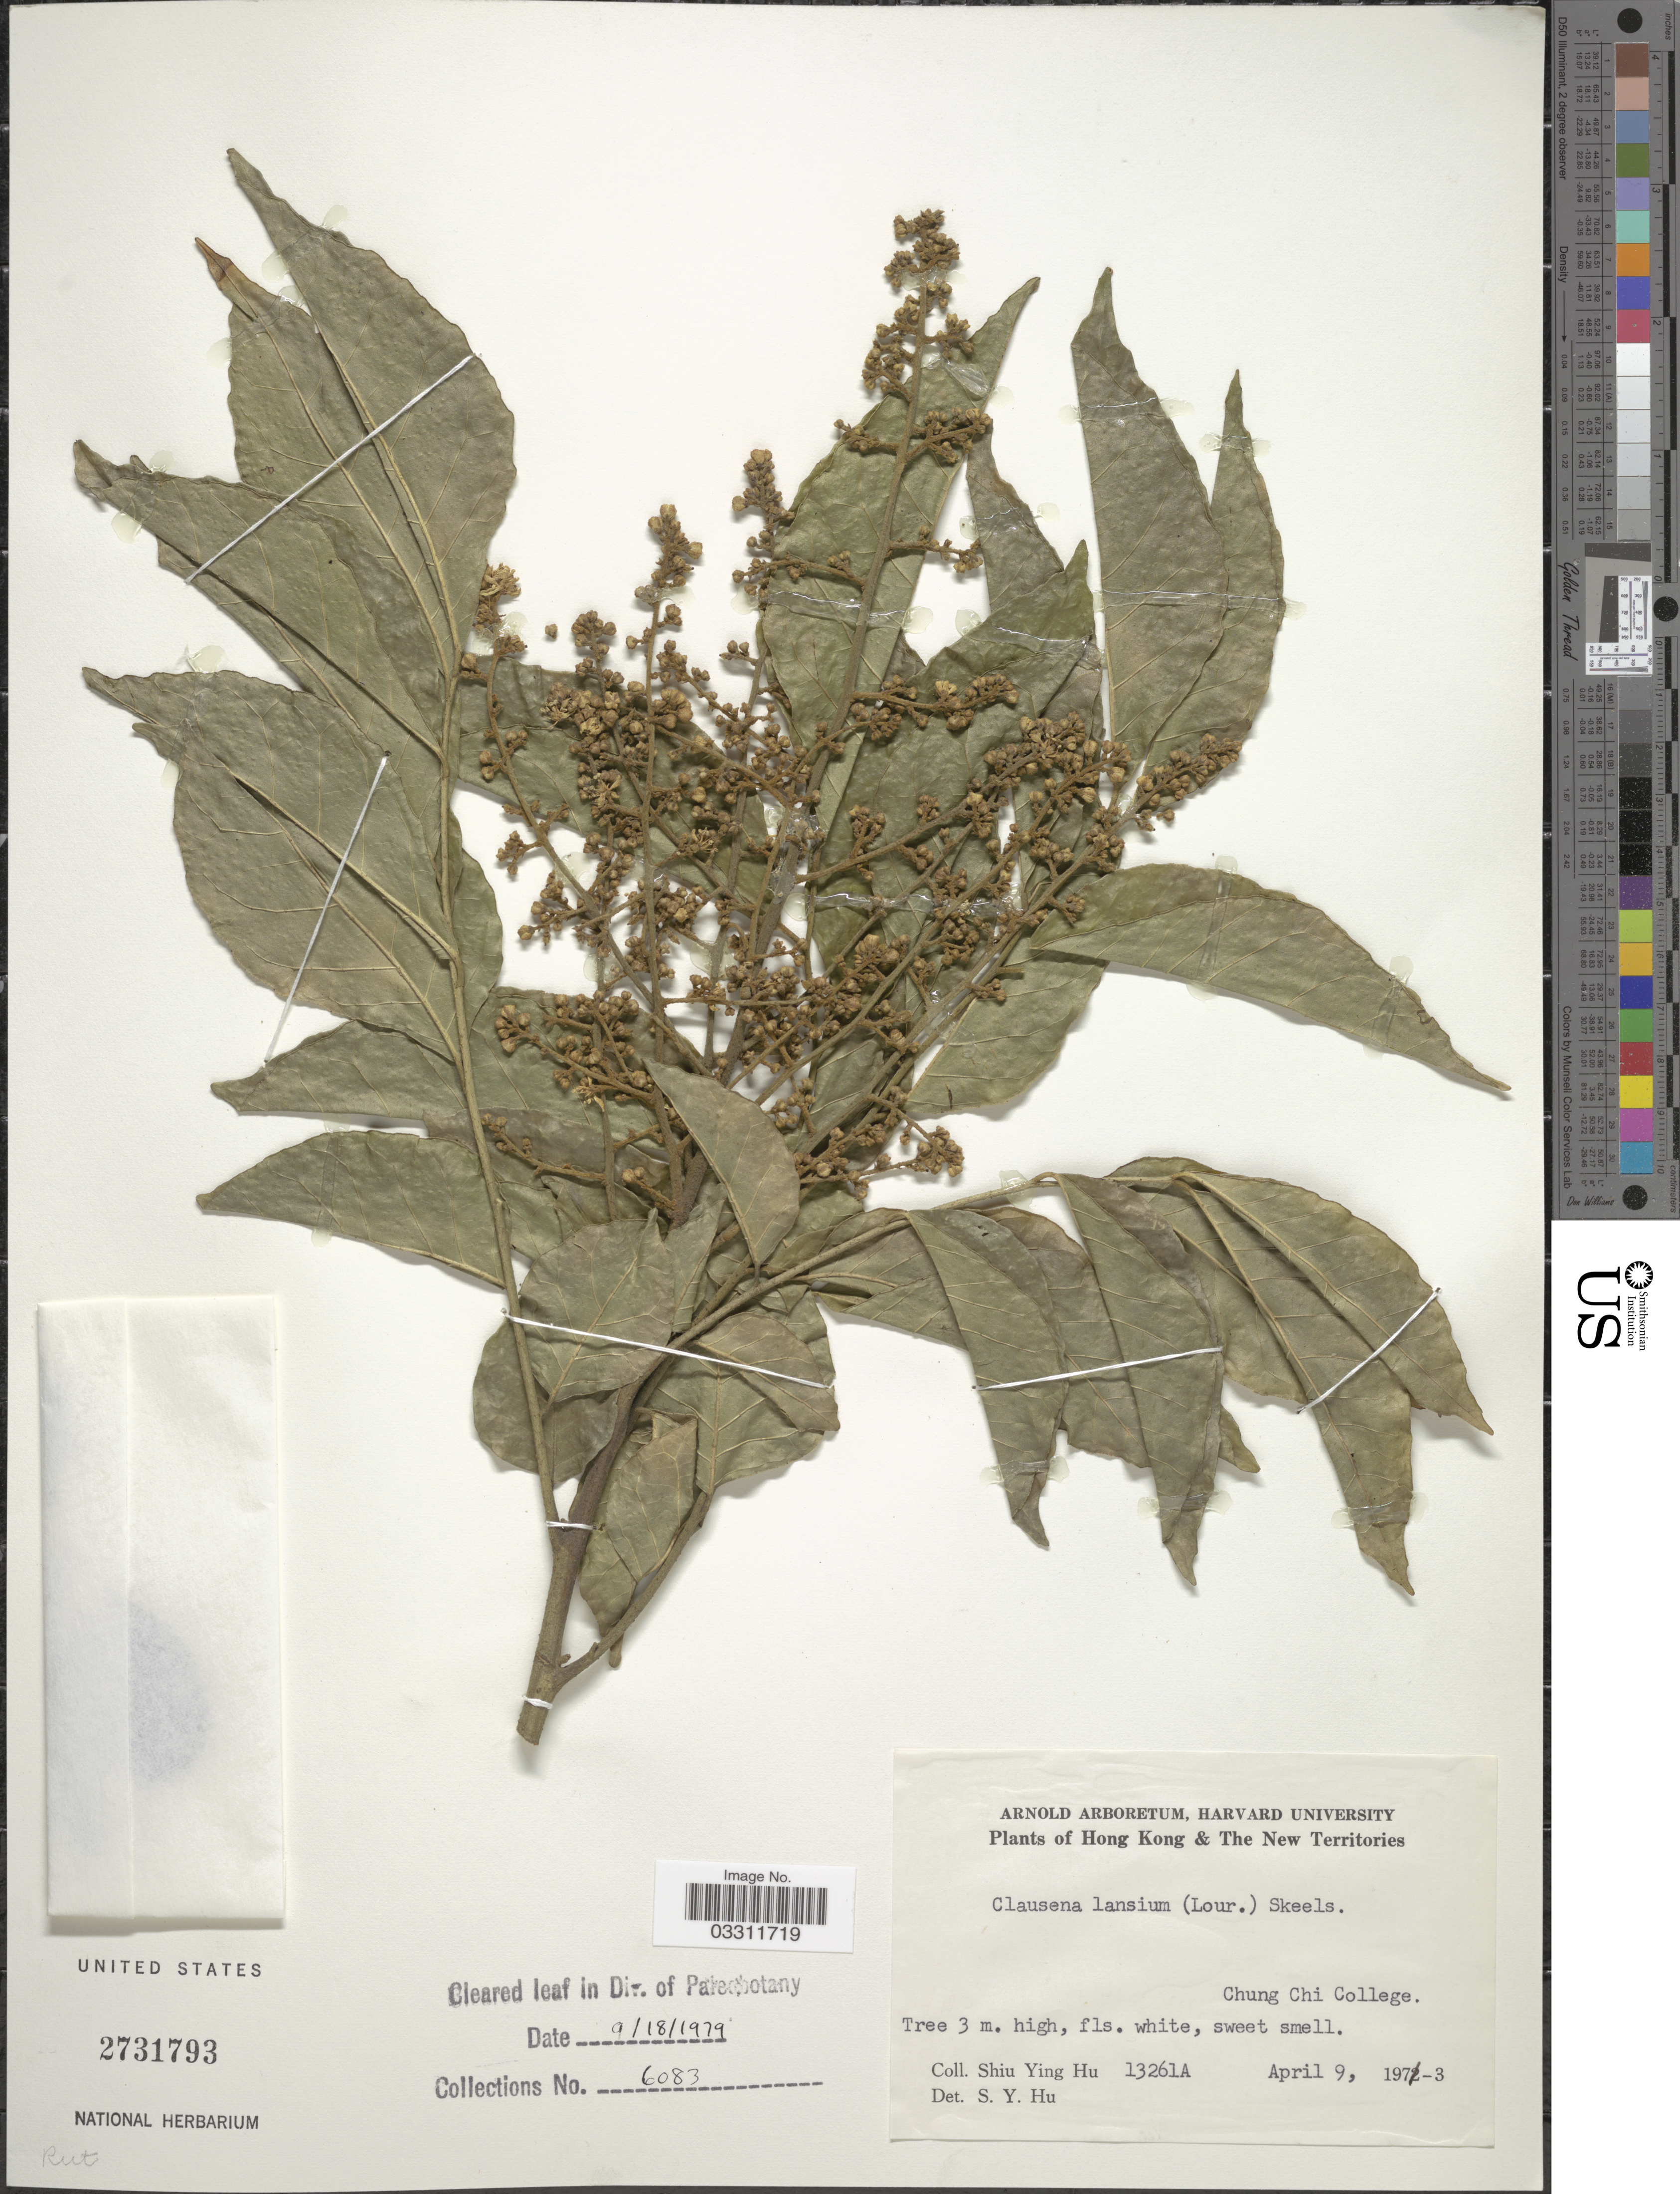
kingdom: Plantae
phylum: Tracheophyta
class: Magnoliopsida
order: Sapindales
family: Rutaceae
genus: Clausena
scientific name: Clausena lansium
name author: (Lour.) Skeels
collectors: S. Y. Hu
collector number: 13261A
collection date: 1973-04-09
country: China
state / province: Hong Kong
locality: Hong Kong & The New Territories. Chung Chi College.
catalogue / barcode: US 2731793